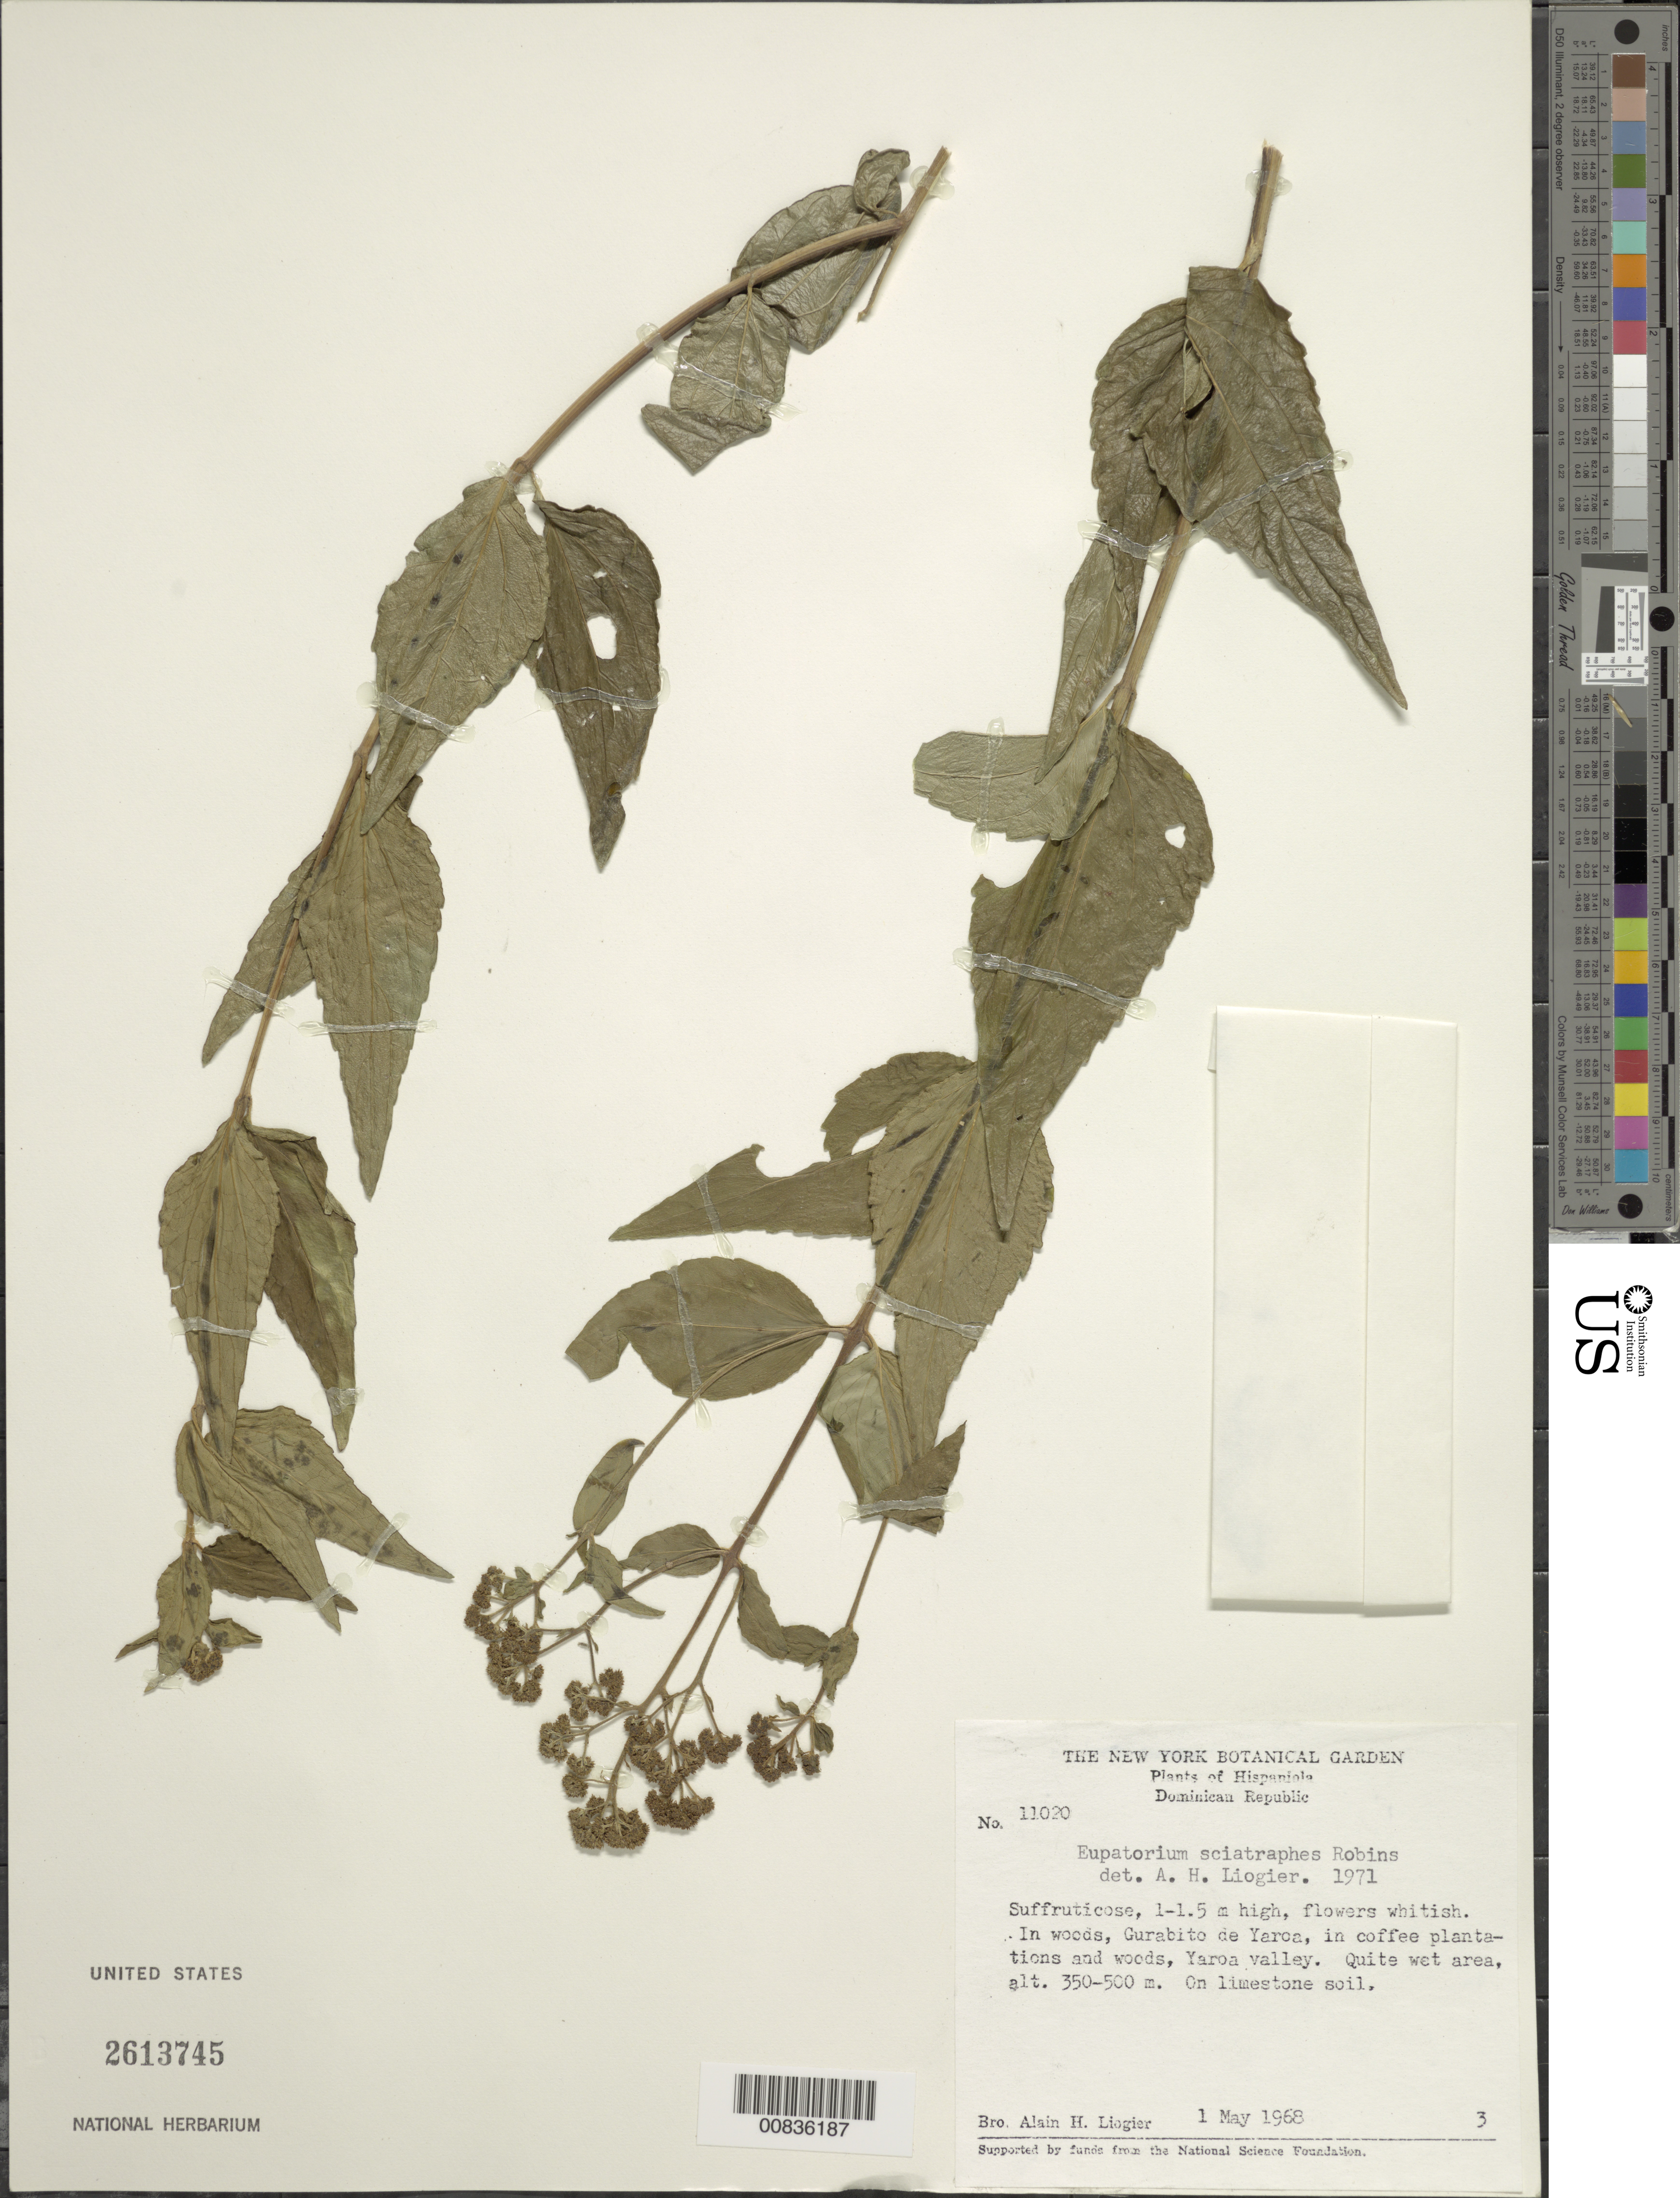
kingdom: Plantae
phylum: Tracheophyta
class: Magnoliopsida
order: Asterales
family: Asteraceae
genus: Koanophyllon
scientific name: Koanophyllon sciatraphes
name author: (B.L. Rob.) R.M. King & H. Rob.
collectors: A. H. Liogier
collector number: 11020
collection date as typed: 01 May 1968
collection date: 1968-05-01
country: Dominican Republic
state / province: Puerto Plata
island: Hispaniola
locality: Gurabito de Yaroa, Yaroa Valley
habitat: In coffee plantations and woods in quite wet area on limestone soil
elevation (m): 350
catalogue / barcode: US 2613745